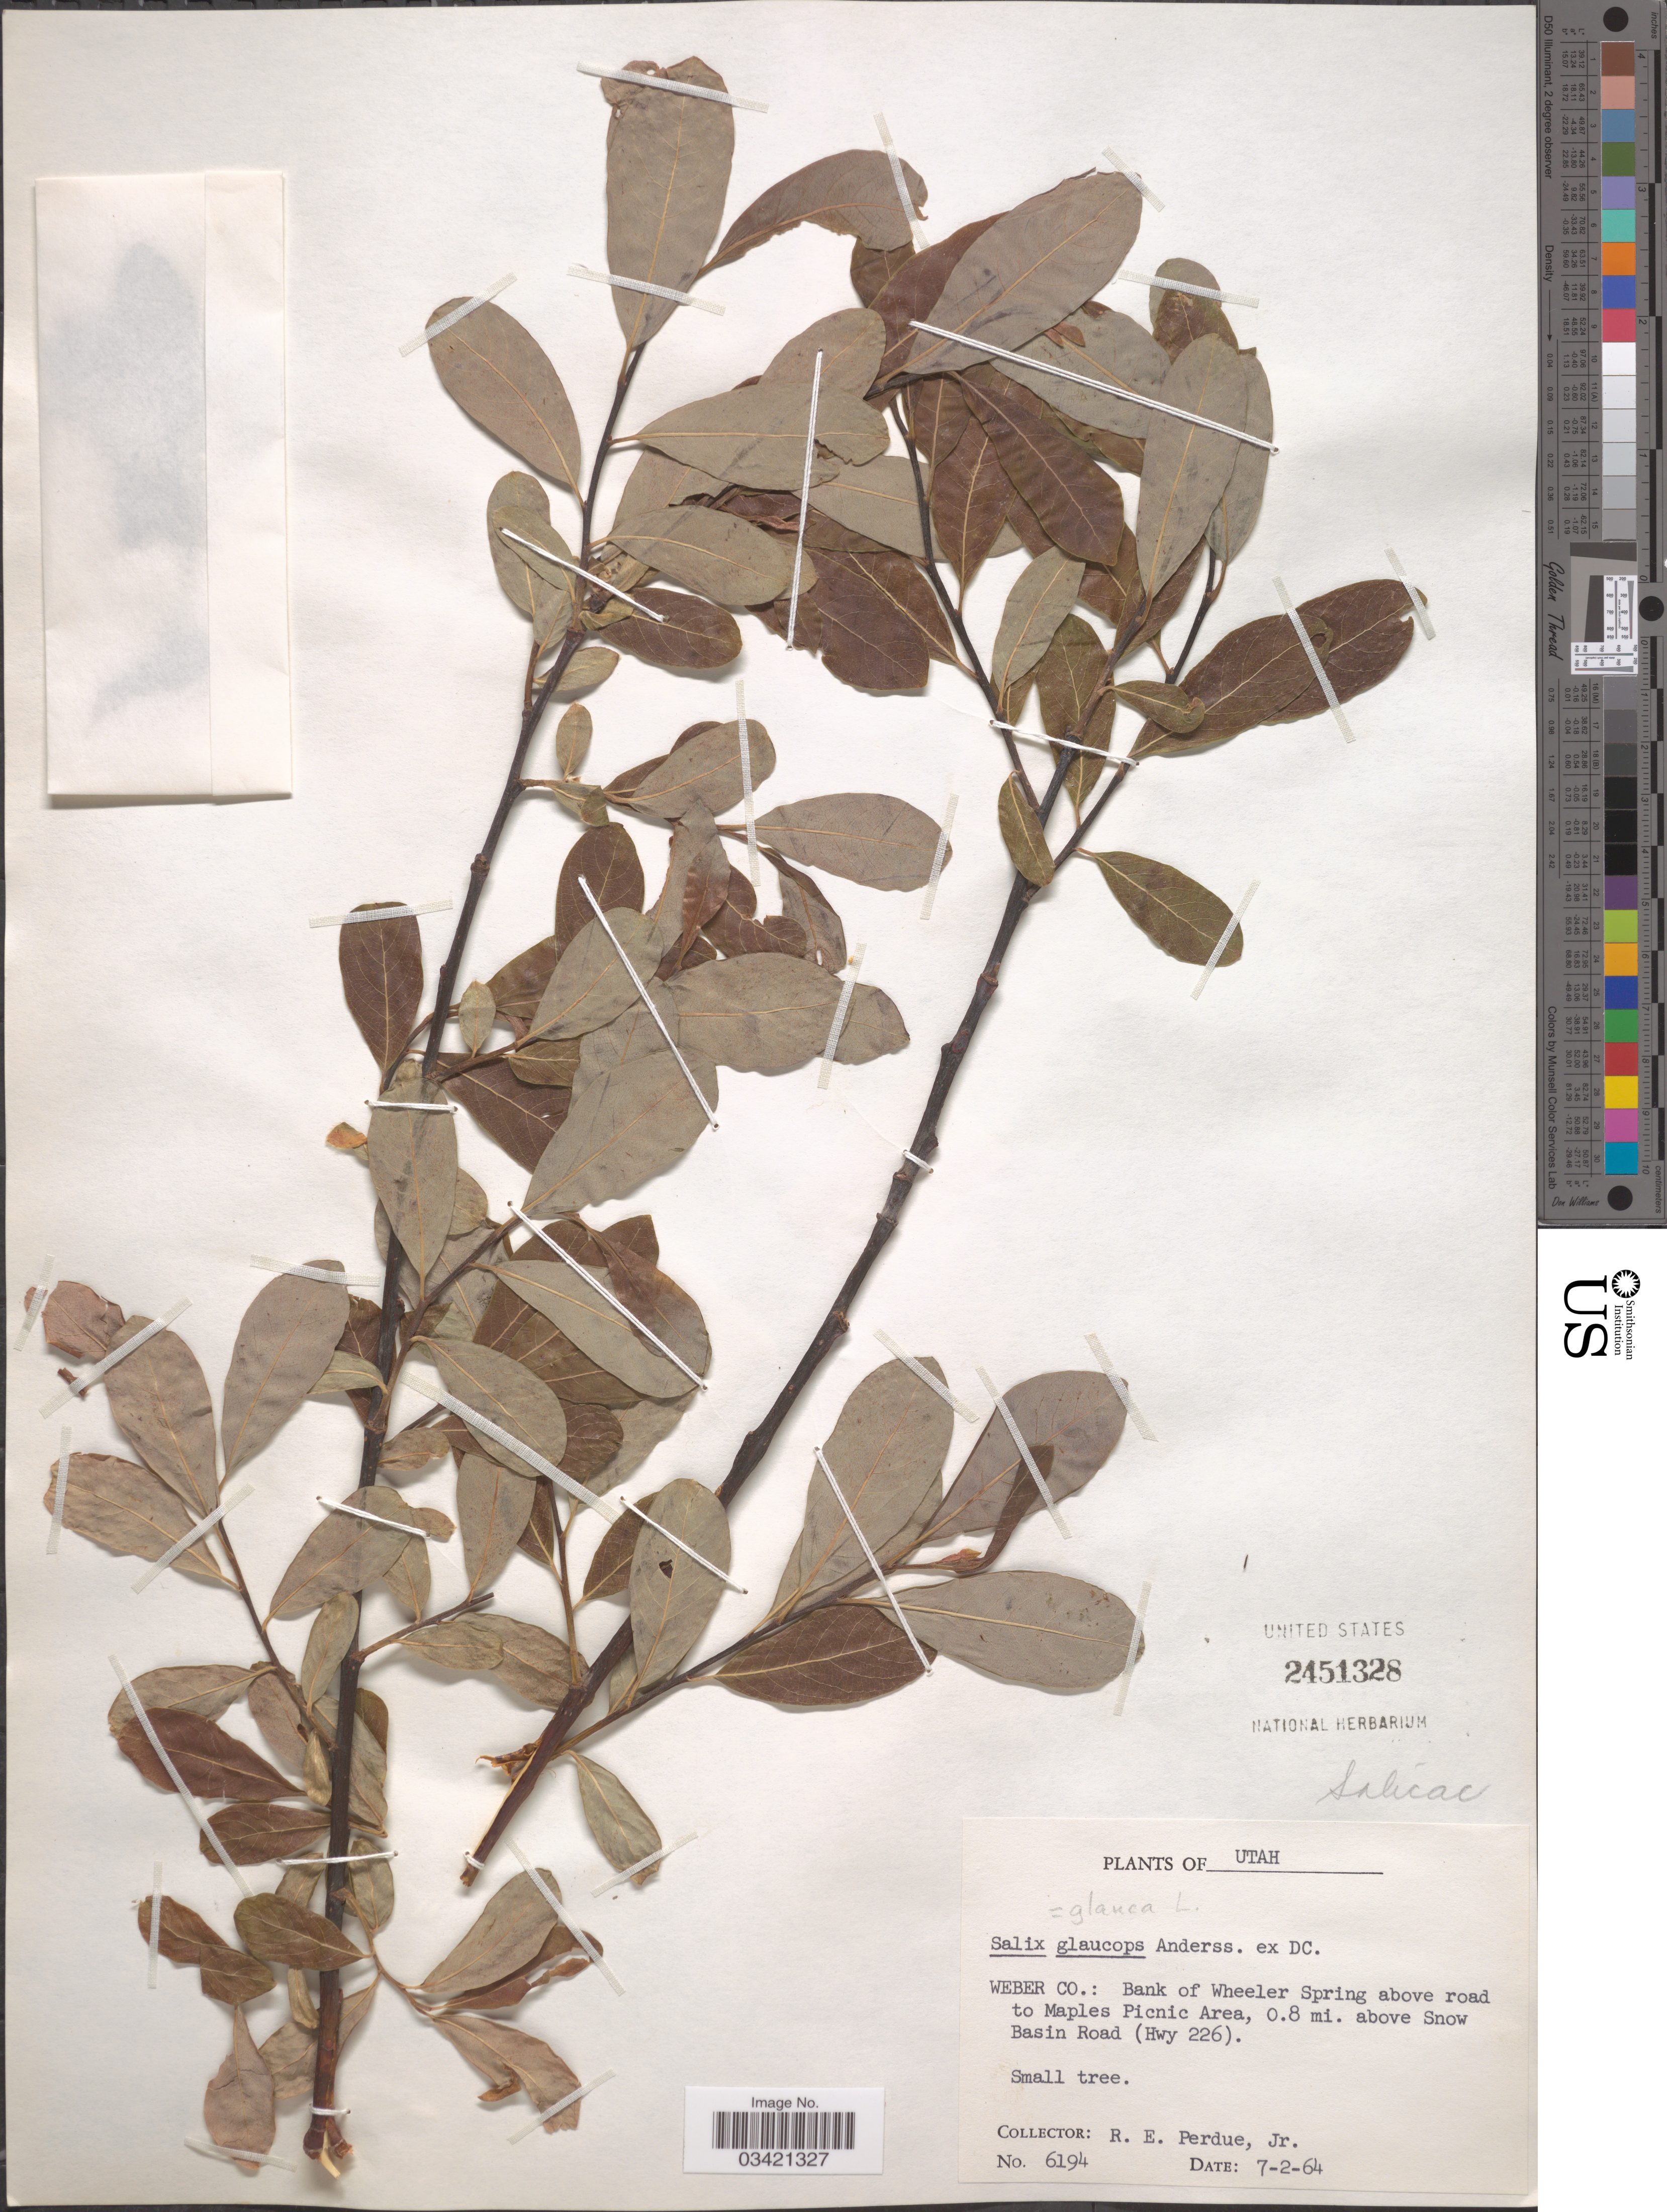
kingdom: Plantae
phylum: Tracheophyta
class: Magnoliopsida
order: Malpighiales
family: Salicaceae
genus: Salix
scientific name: Salix glauca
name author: L.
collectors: R. E. Perdue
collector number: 6194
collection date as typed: Transcribed d/m/y: 2/7/64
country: United States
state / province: Utah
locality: Weber Co.: Bank of Wheeler Spring above road to Maples Picnic Area, 0.8 mi. above Snow Basin Road (Hwy 226).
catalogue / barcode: US 2451328